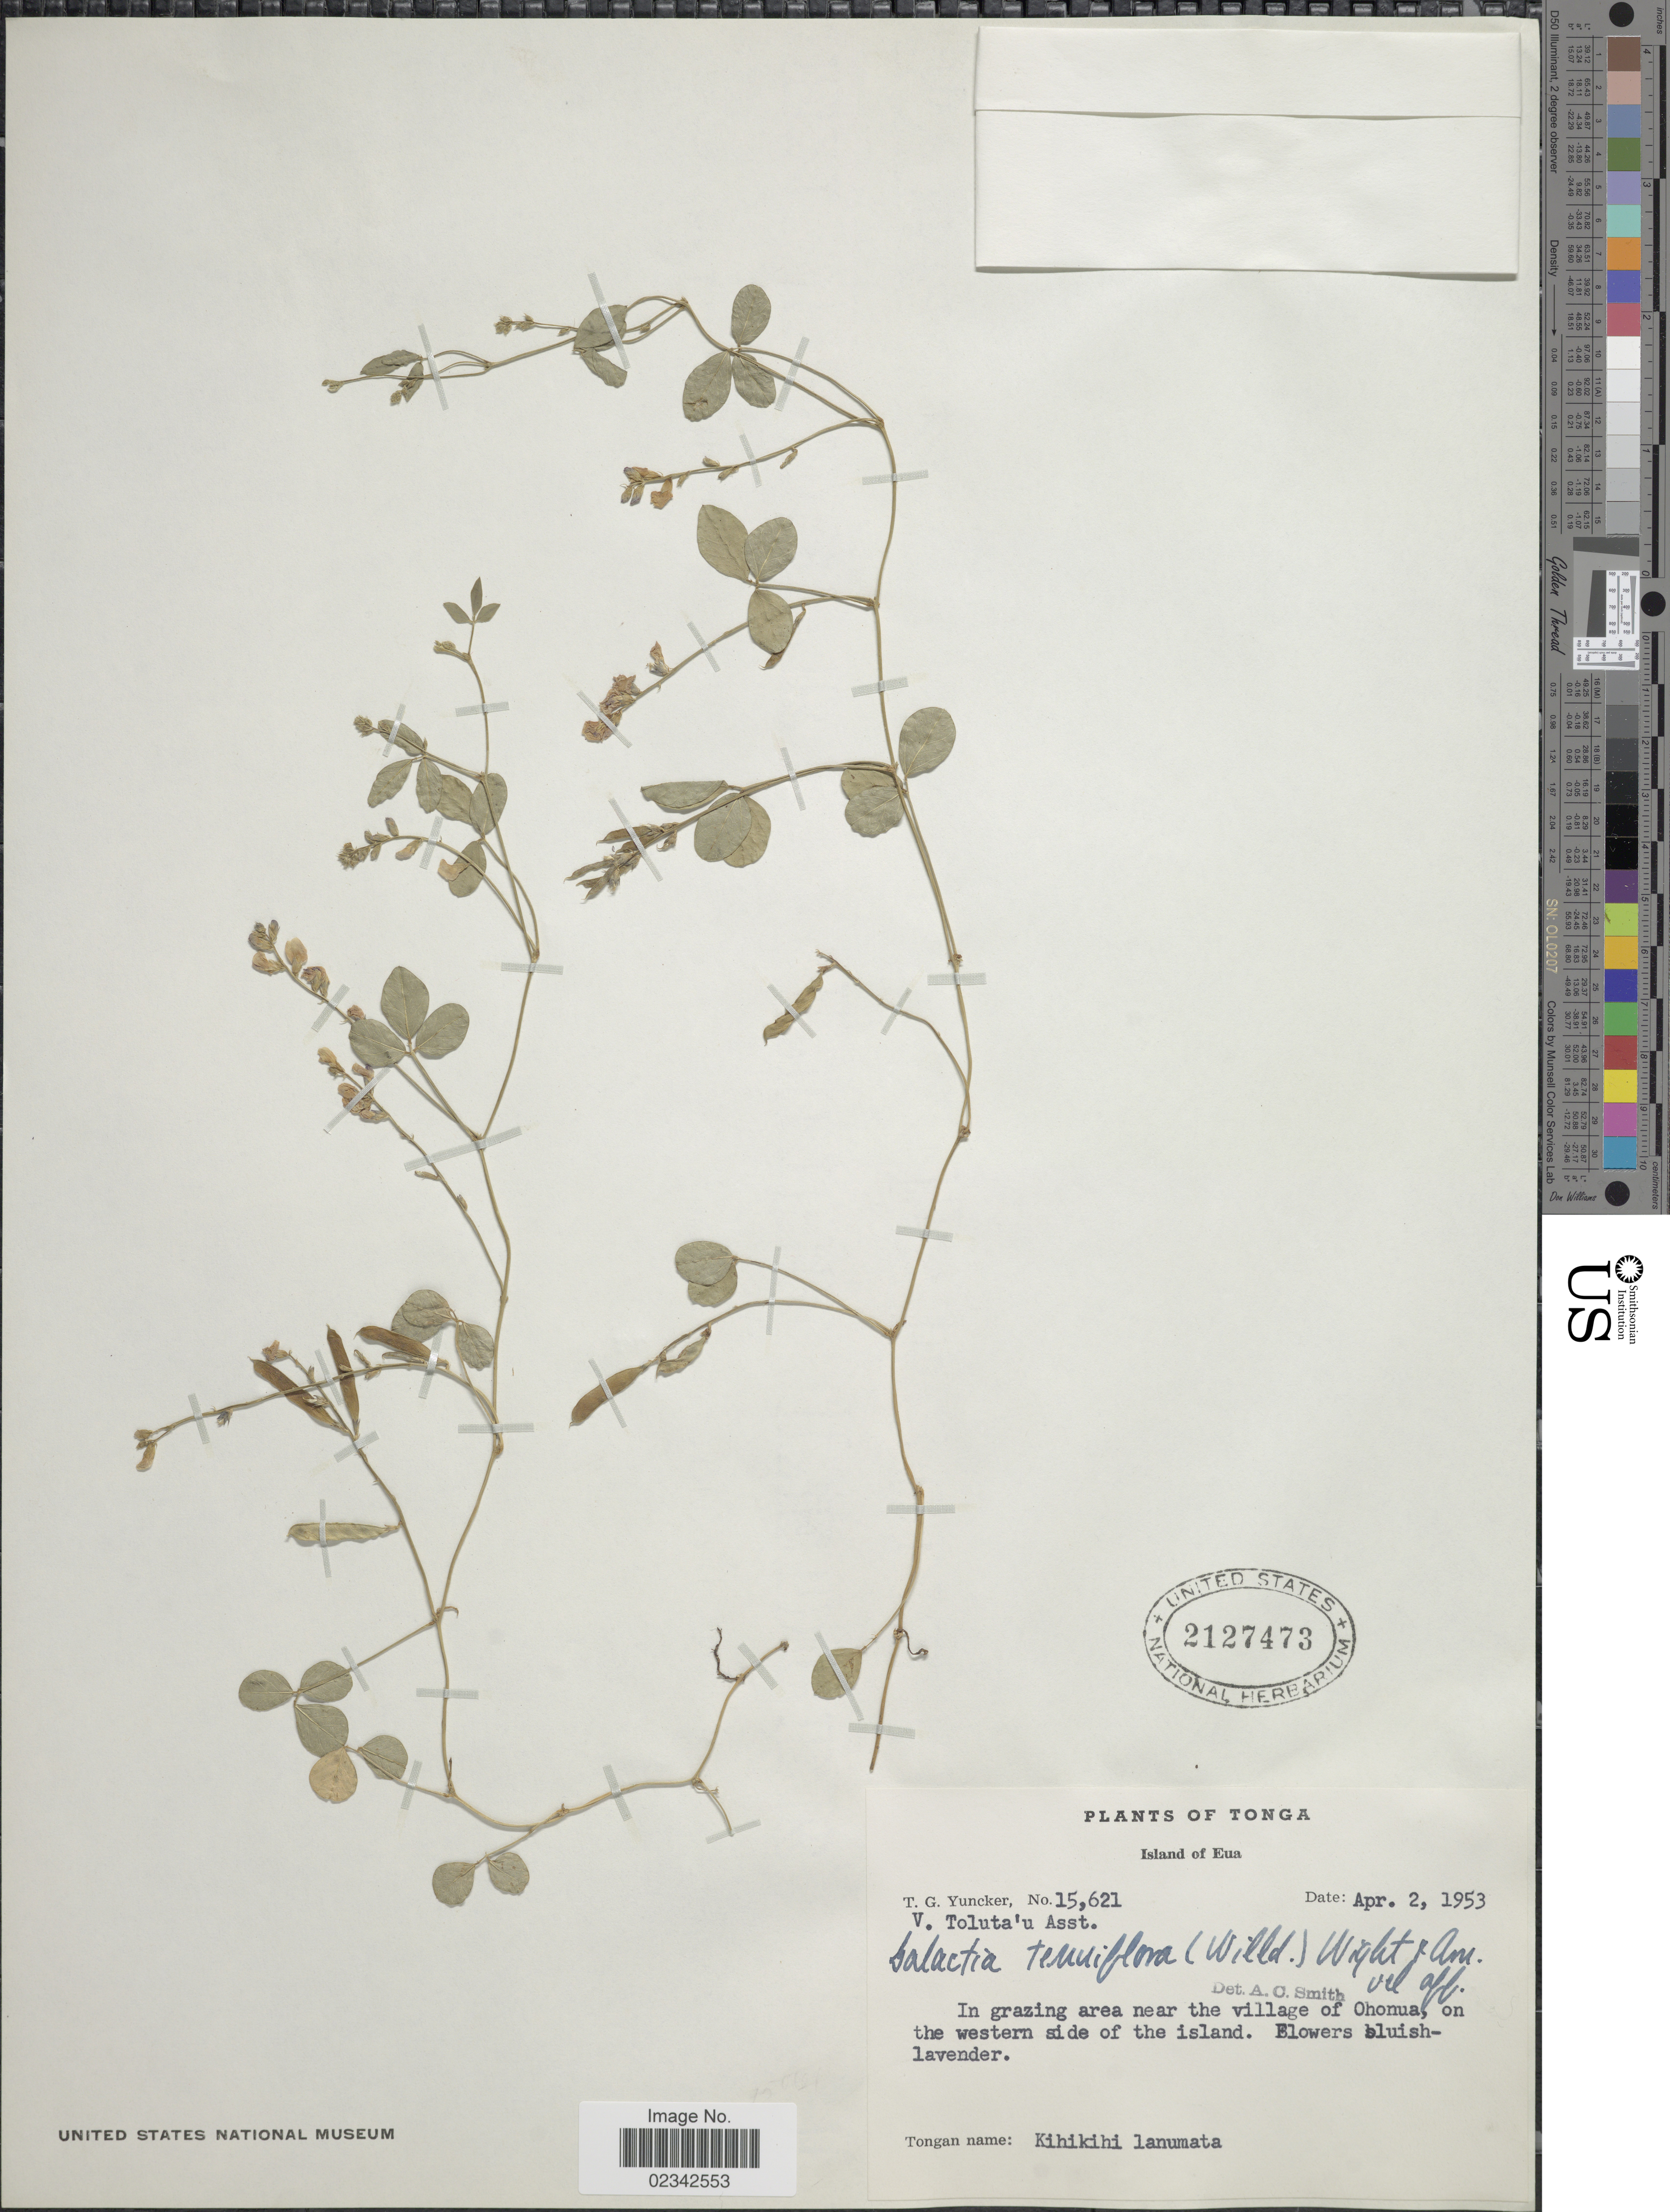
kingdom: Plantae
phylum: Tracheophyta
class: Magnoliopsida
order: Fabales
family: Fabaceae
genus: Galactia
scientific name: Galactia tenuiflora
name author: (J.G. Klein ex Willd.) Wight & Arn.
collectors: T. G. Yuncker & V. Toluta'u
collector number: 15621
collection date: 1953-04-02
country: Tonga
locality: Island of Eua, in grazing area near the village of Ohonua, on the western side of the island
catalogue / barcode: US 2127473